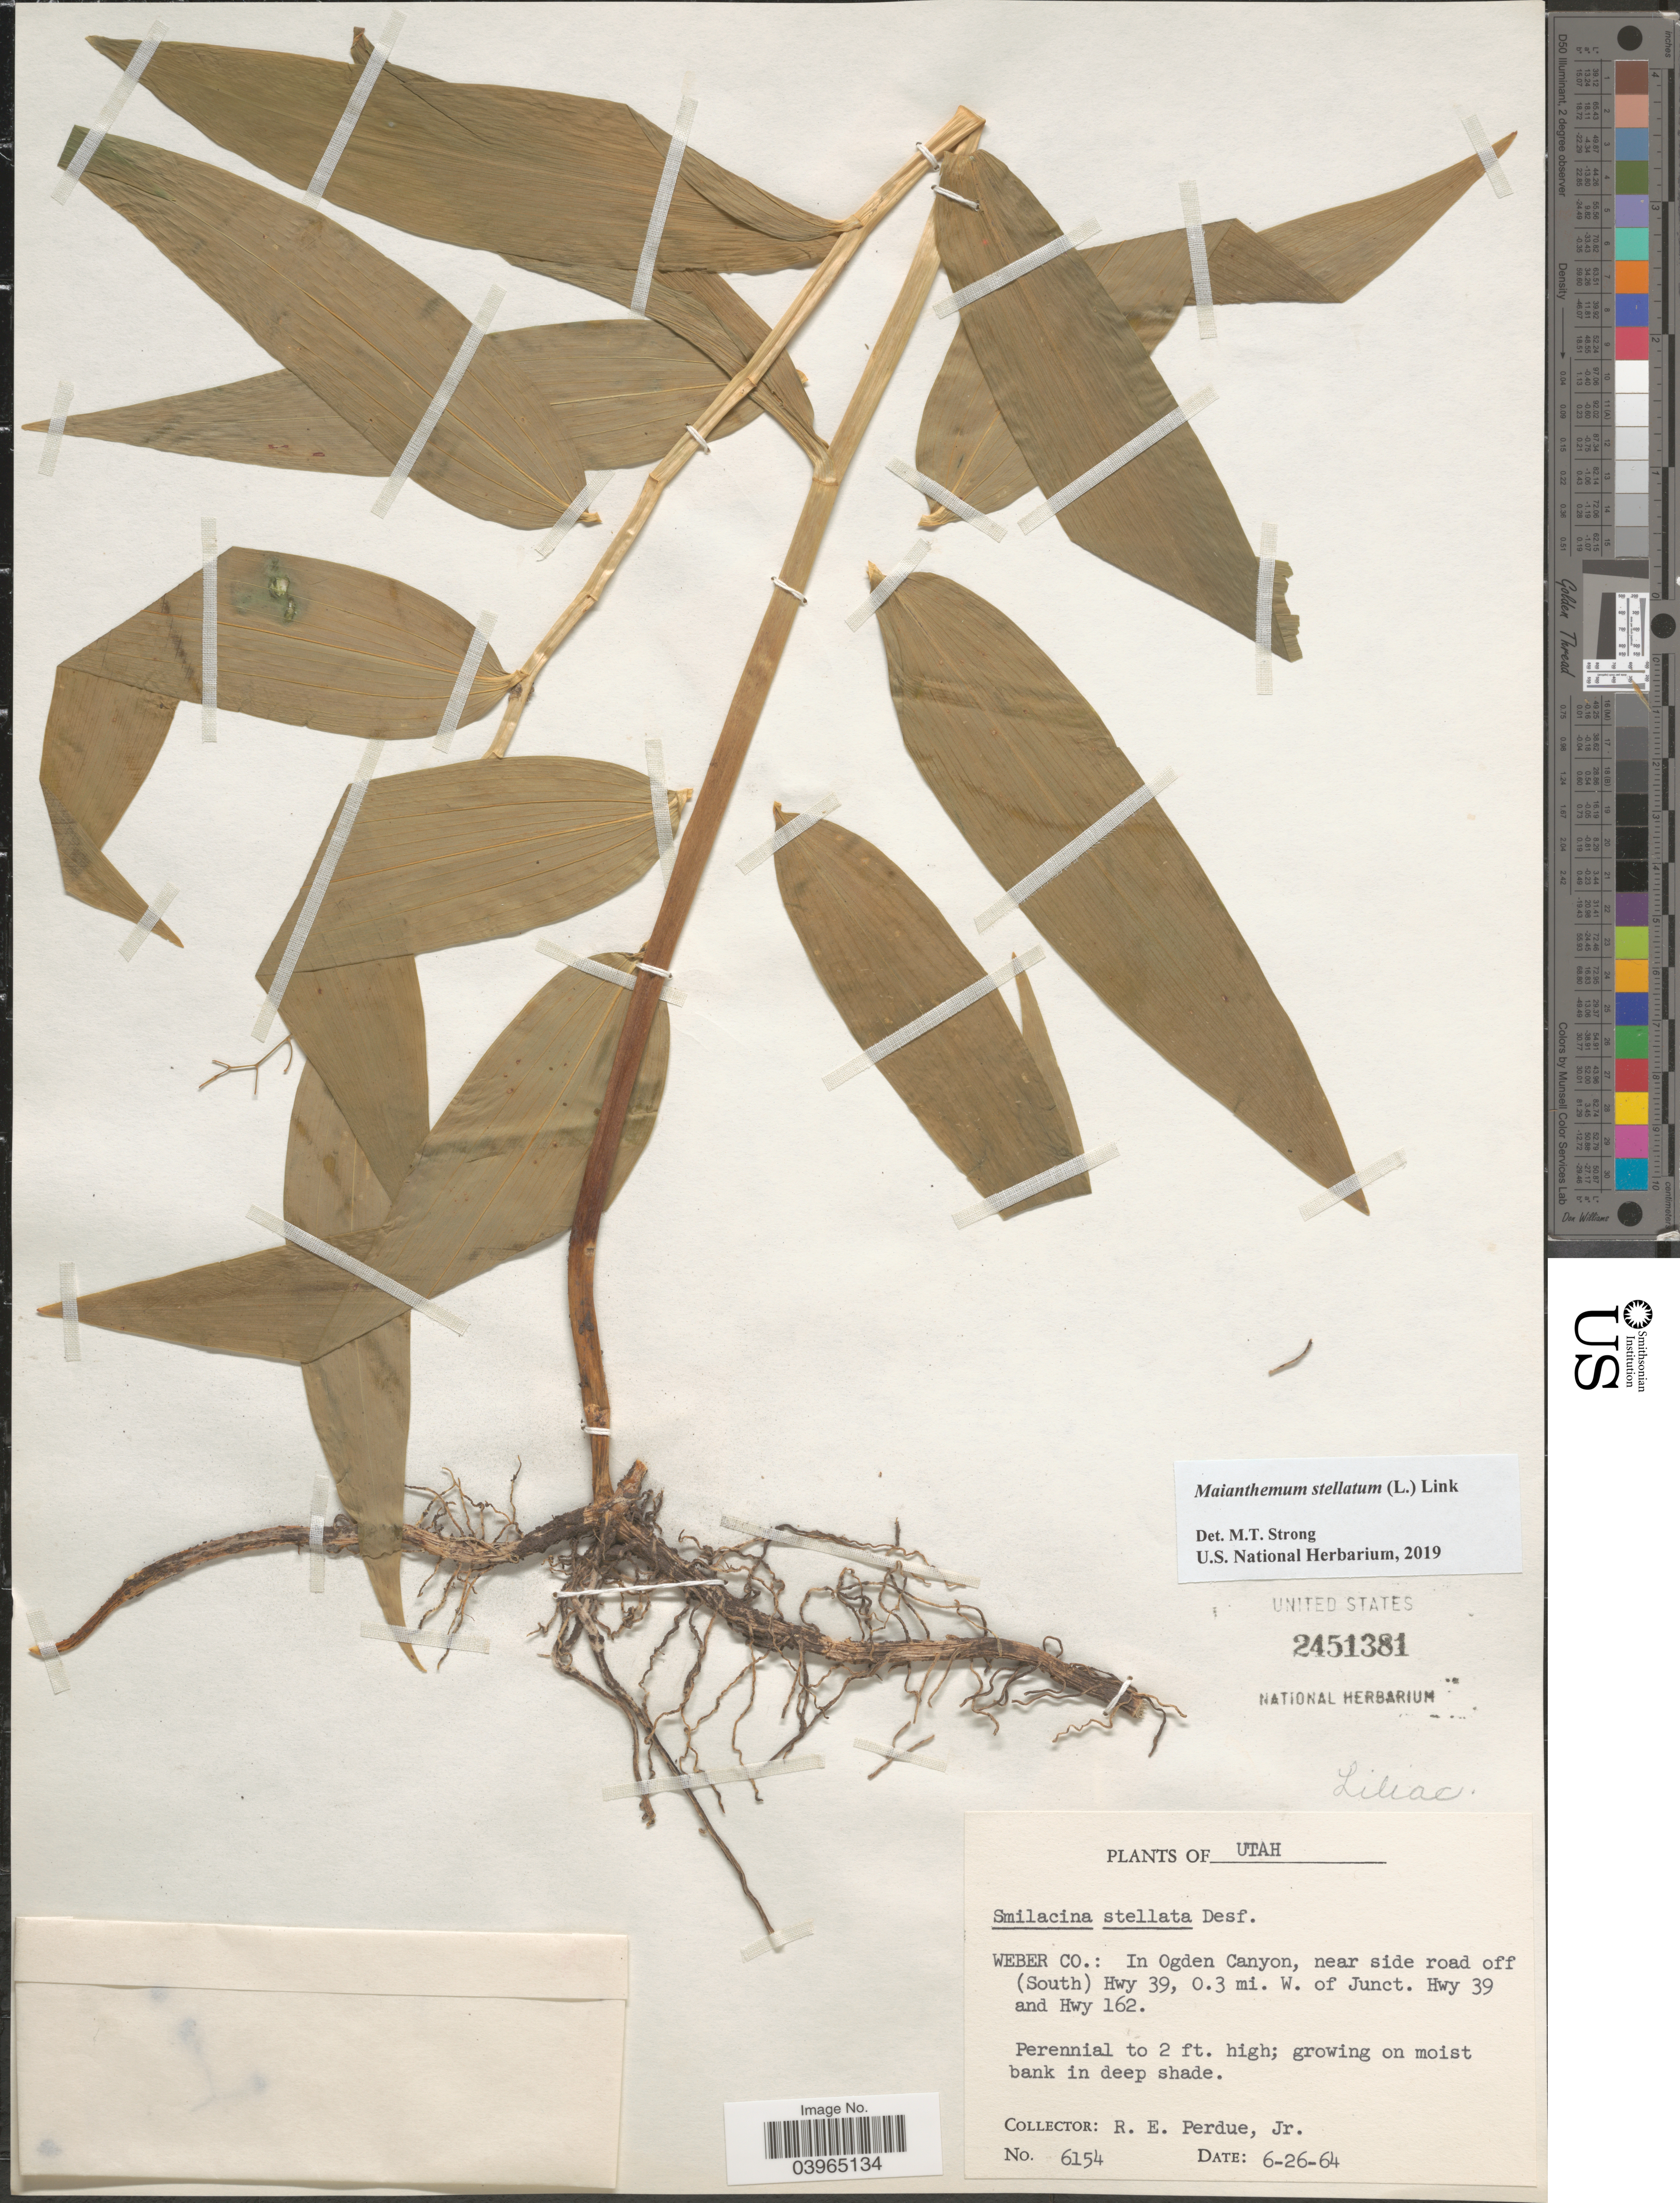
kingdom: Plantae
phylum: Tracheophyta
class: Liliopsida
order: Asparagales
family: Asparagaceae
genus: Maianthemum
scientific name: Maianthemum stellatum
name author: (L.) Link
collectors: R. E. Perdue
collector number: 6154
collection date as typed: Transcribed d/m/y: 26/6/64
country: United States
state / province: Utah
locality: Weber Co.: In Ogden Canyon, near side road off (South) Hwy 39, 0.3 mi. W. of Junct. Hwy 39 and Hwy 162.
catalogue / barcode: US 2451381